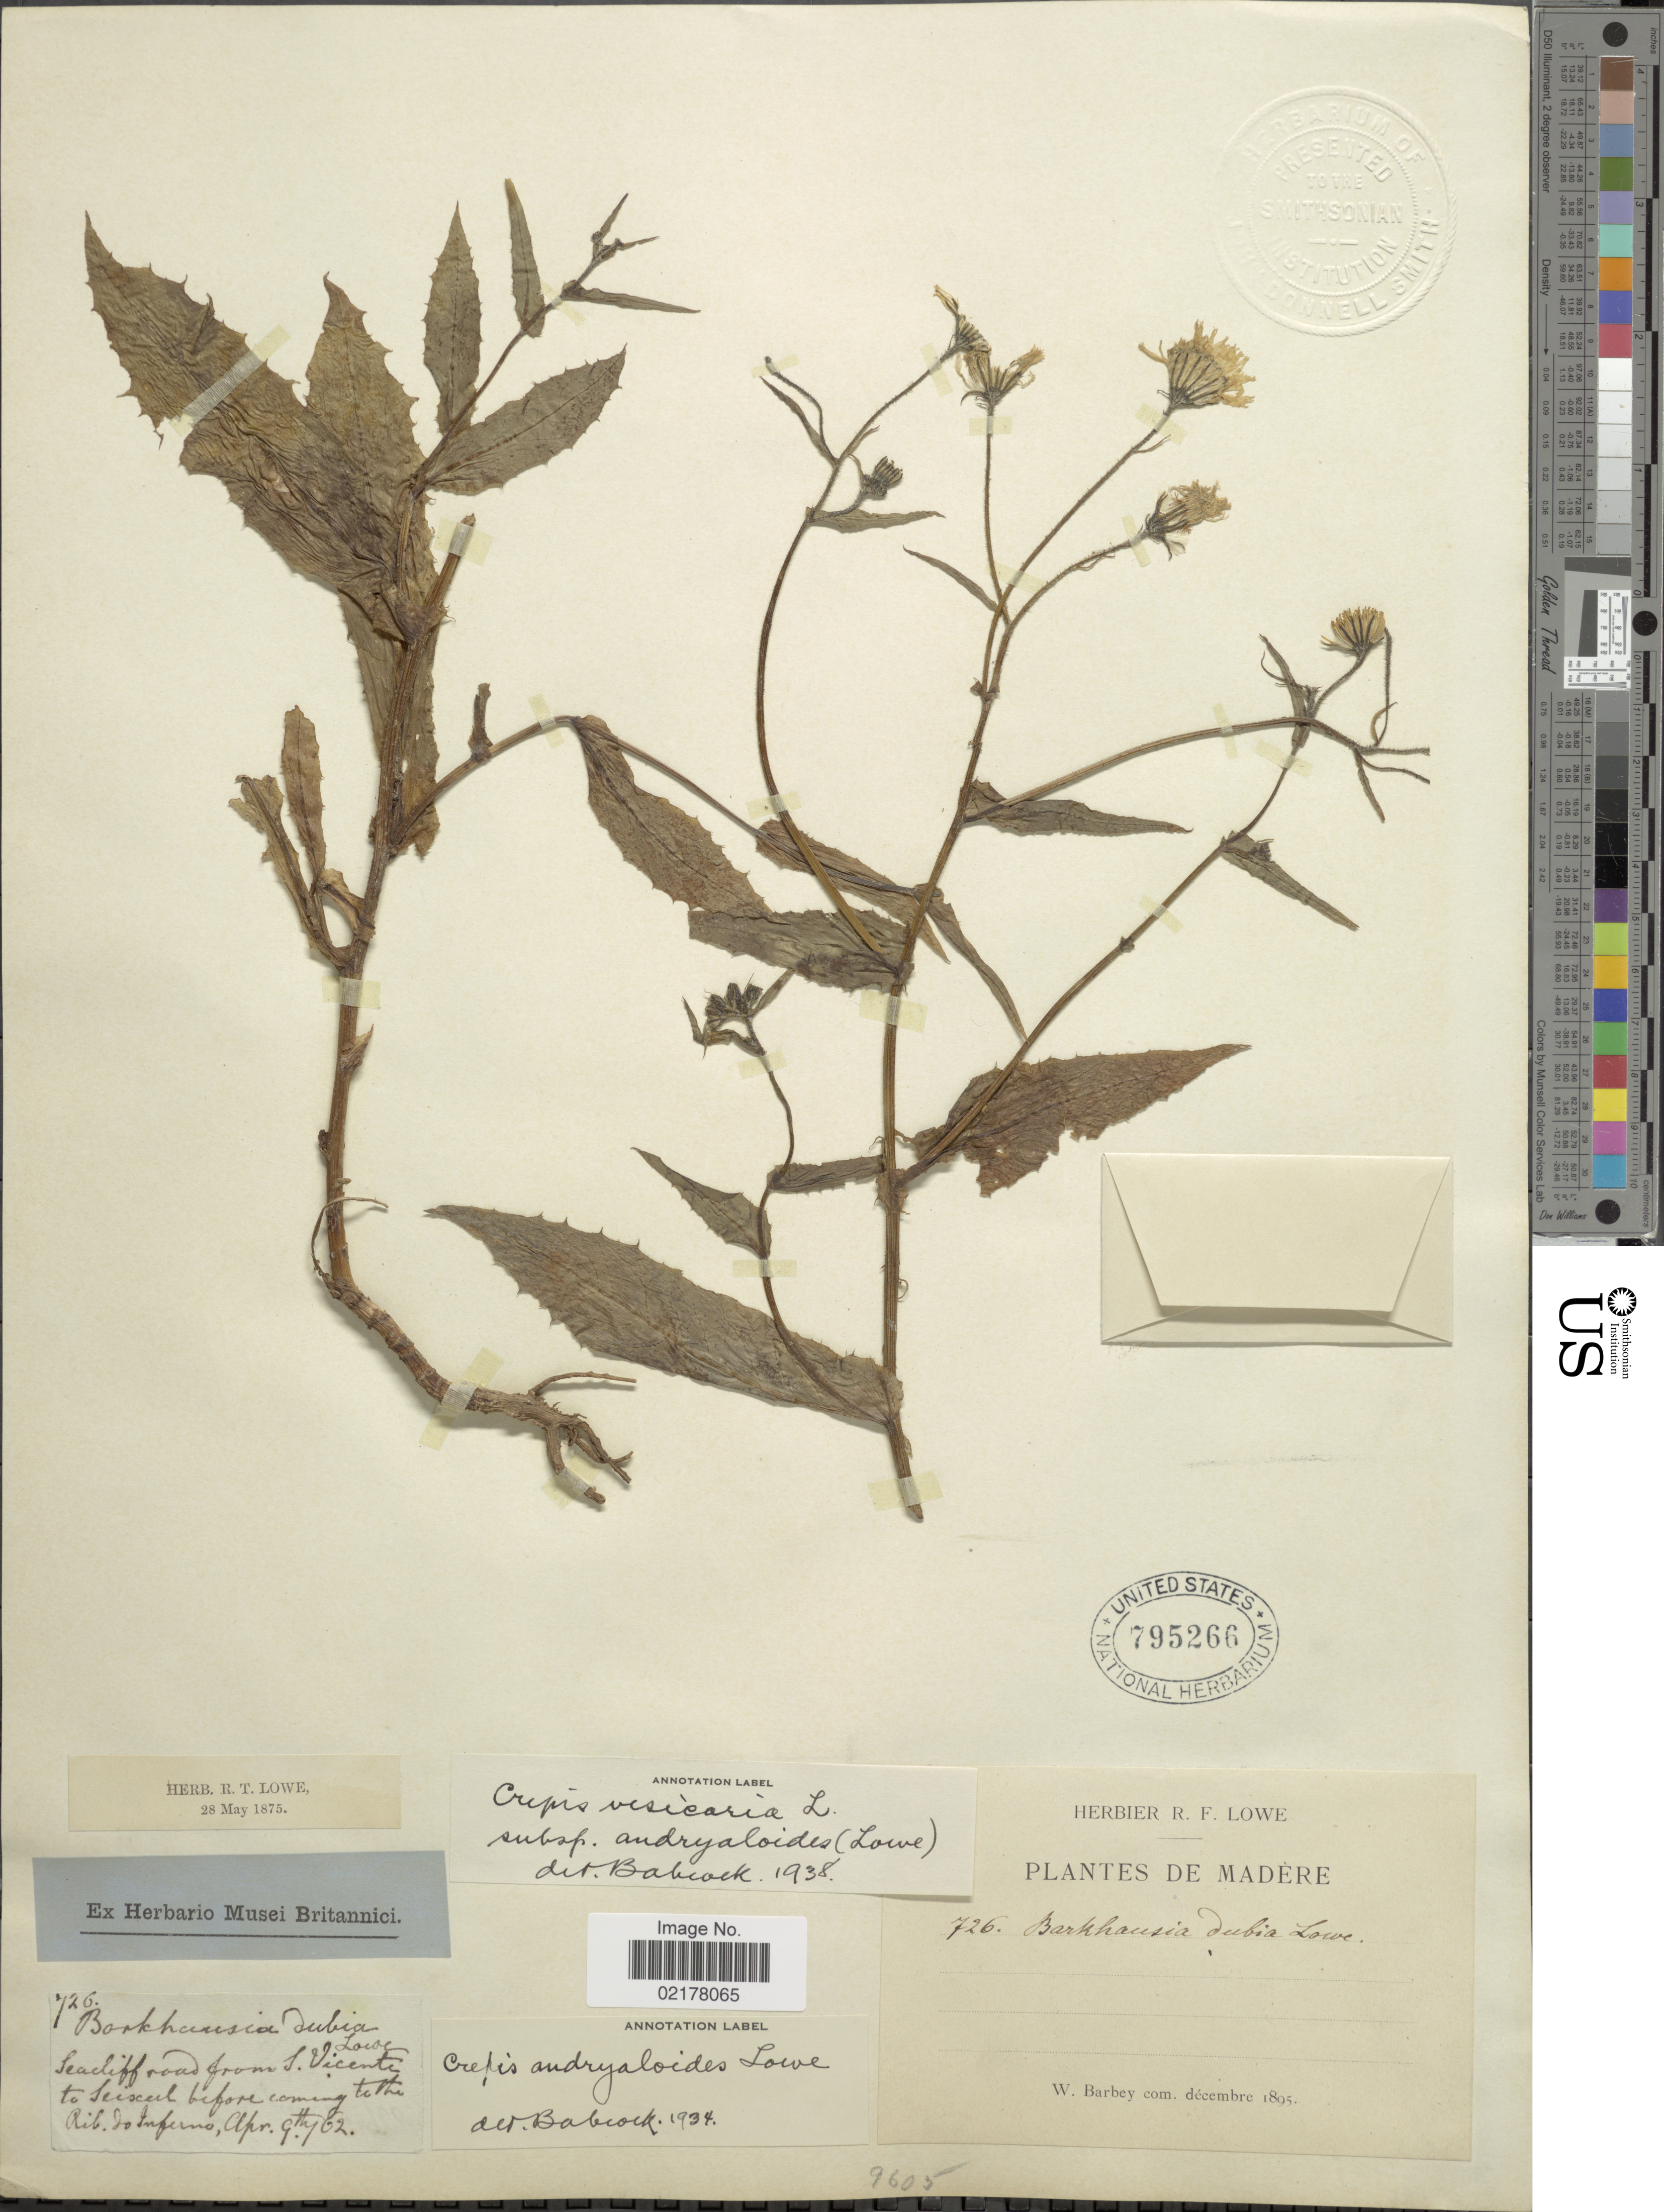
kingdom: Plantae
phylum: Tracheophyta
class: Magnoliopsida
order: Asterales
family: Asteraceae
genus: Crepis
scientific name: Crepis vesicaria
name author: L.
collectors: ex herb. R. F. Lowe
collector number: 726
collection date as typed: Transcribed d/m/y: 9/4/62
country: Portugal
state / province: Madeira (Aut. Reg.)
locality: Madère. road from S. Vicente to Seiscul before coming to the Rib. to Inferno [interpreted]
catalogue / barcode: US 795266